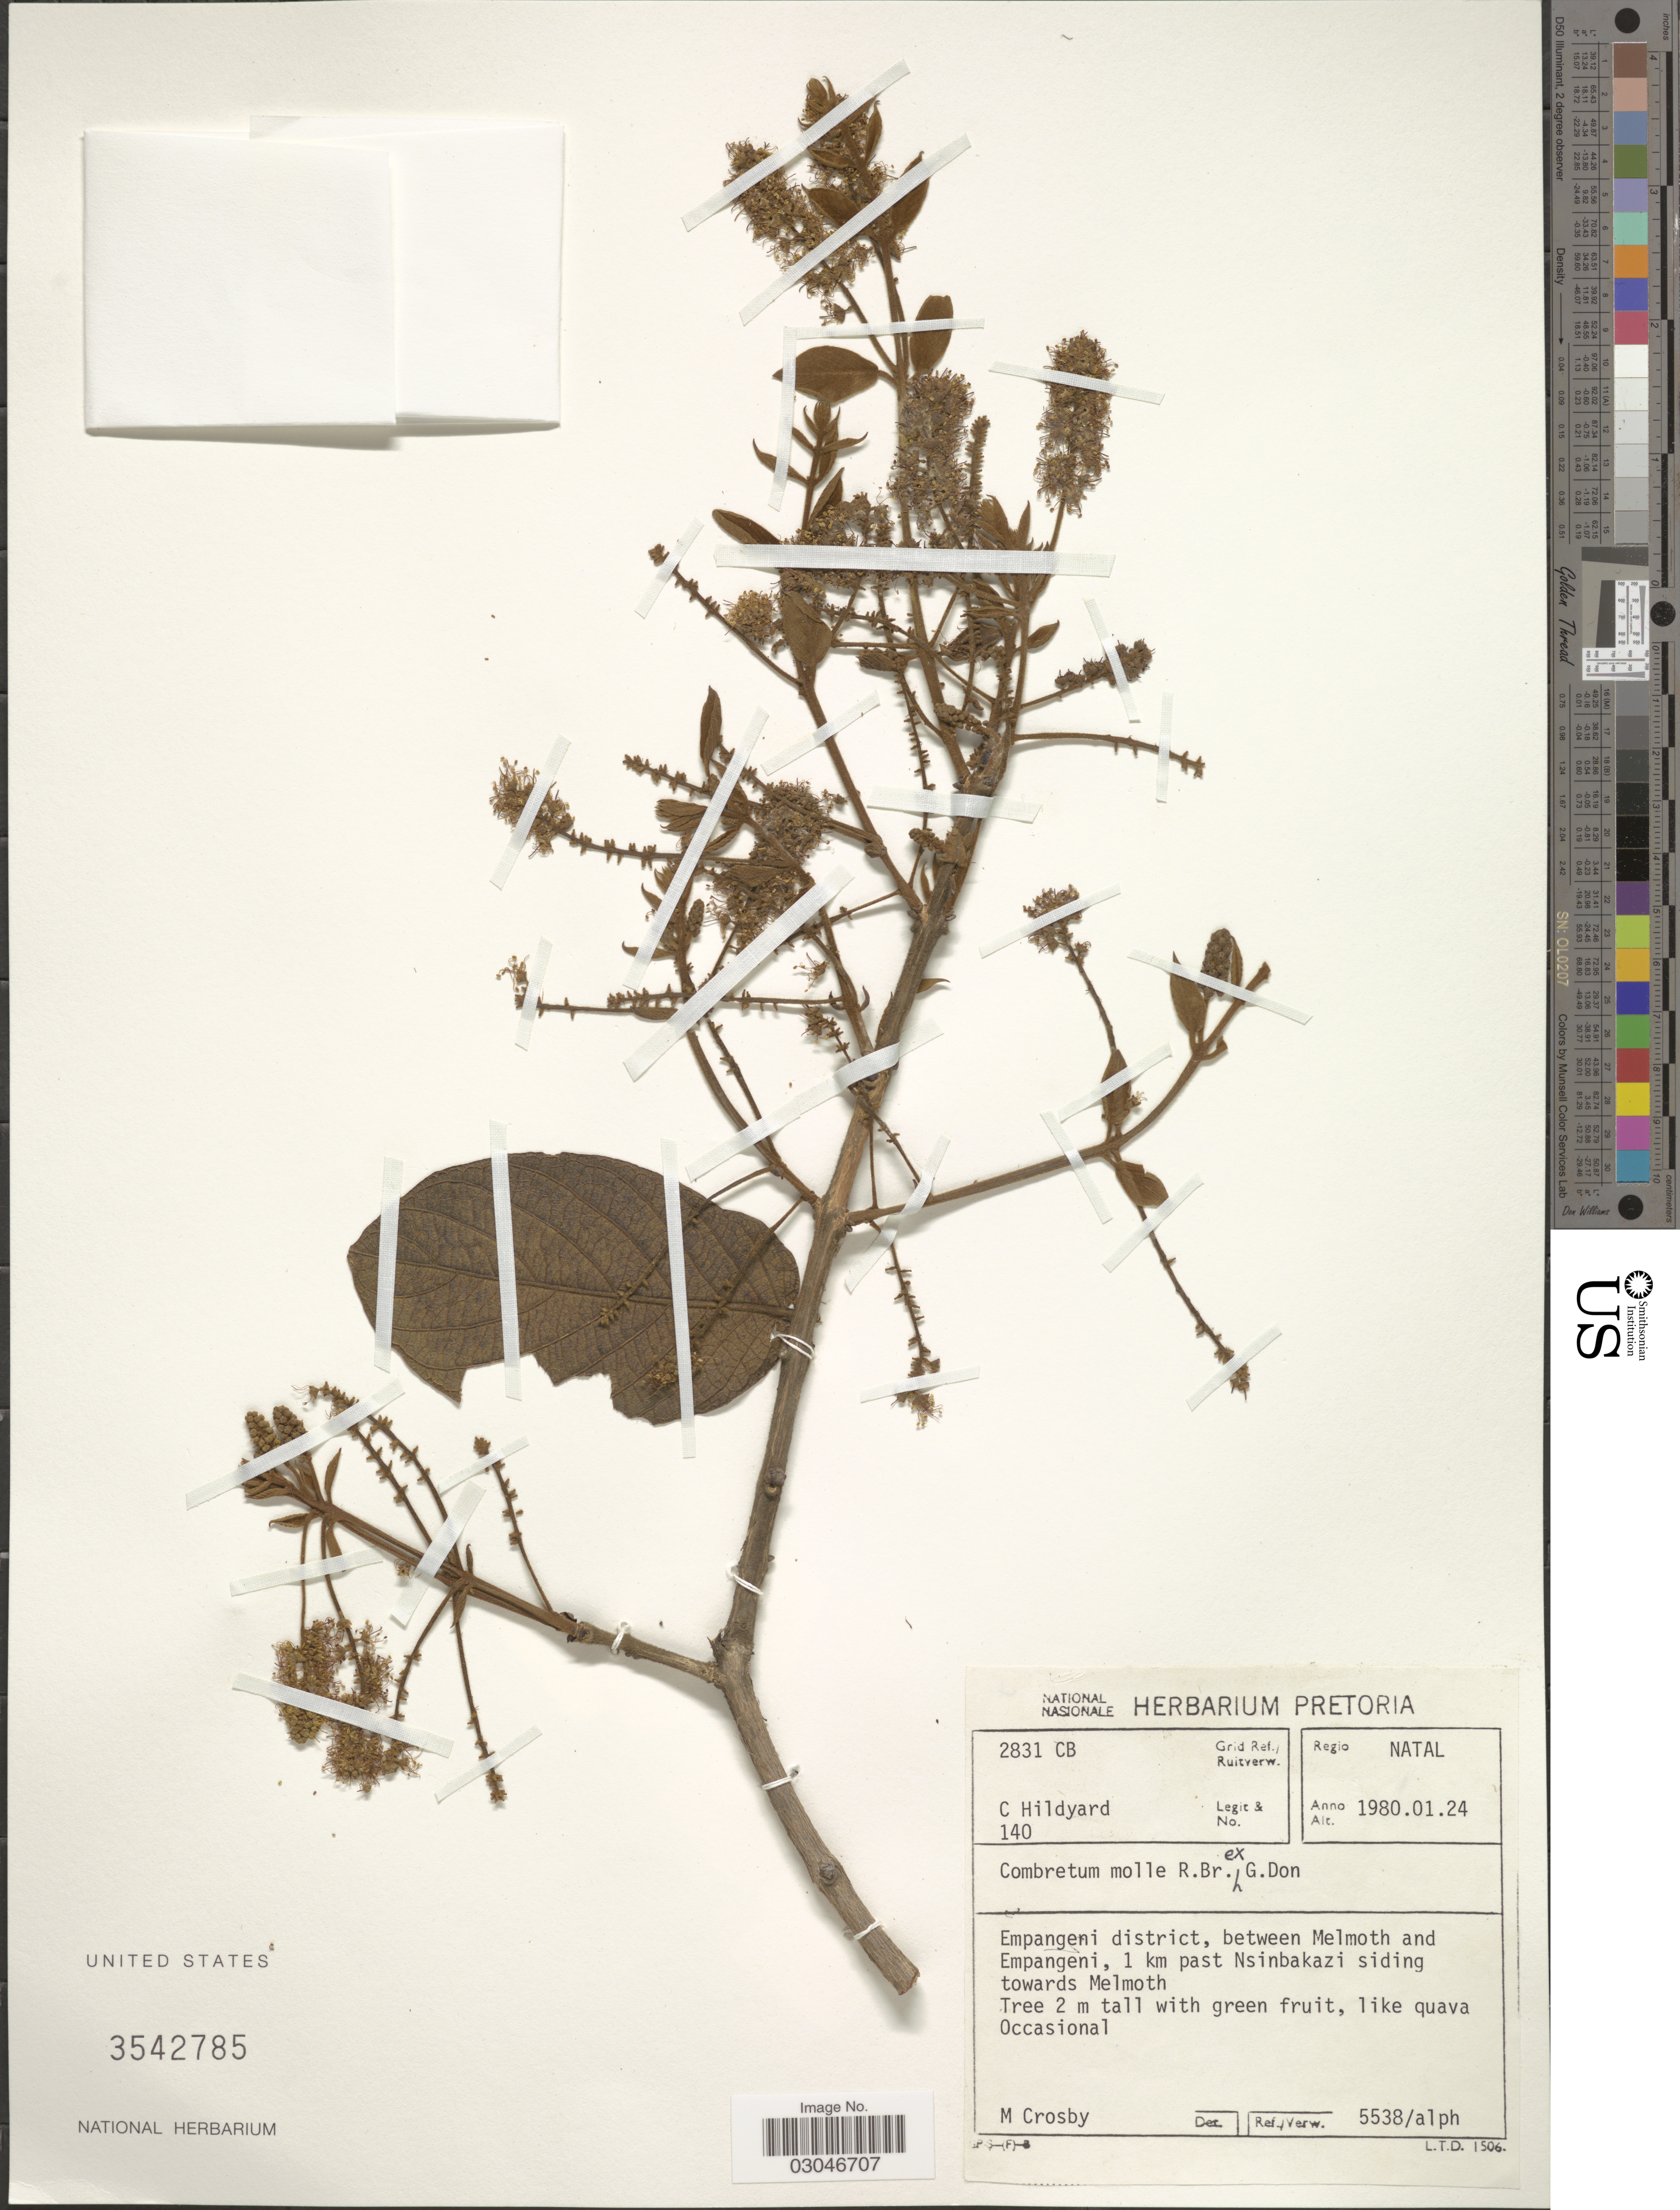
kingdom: Plantae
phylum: Tracheophyta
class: Magnoliopsida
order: Myrtales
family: Combretaceae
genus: Combretum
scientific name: Combretum molle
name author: R. Br. ex G. Don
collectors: C. Hildyard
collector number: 140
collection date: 1980-01-24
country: South Africa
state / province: KwaZulu-Natal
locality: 2831 CB Grid Ref./ Ruitverw. Regio Natal. Empangeni district, between Melmoth and Empangeni, 1 km past Nsinbakazi siding towards Melmoth.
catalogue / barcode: US 3542785